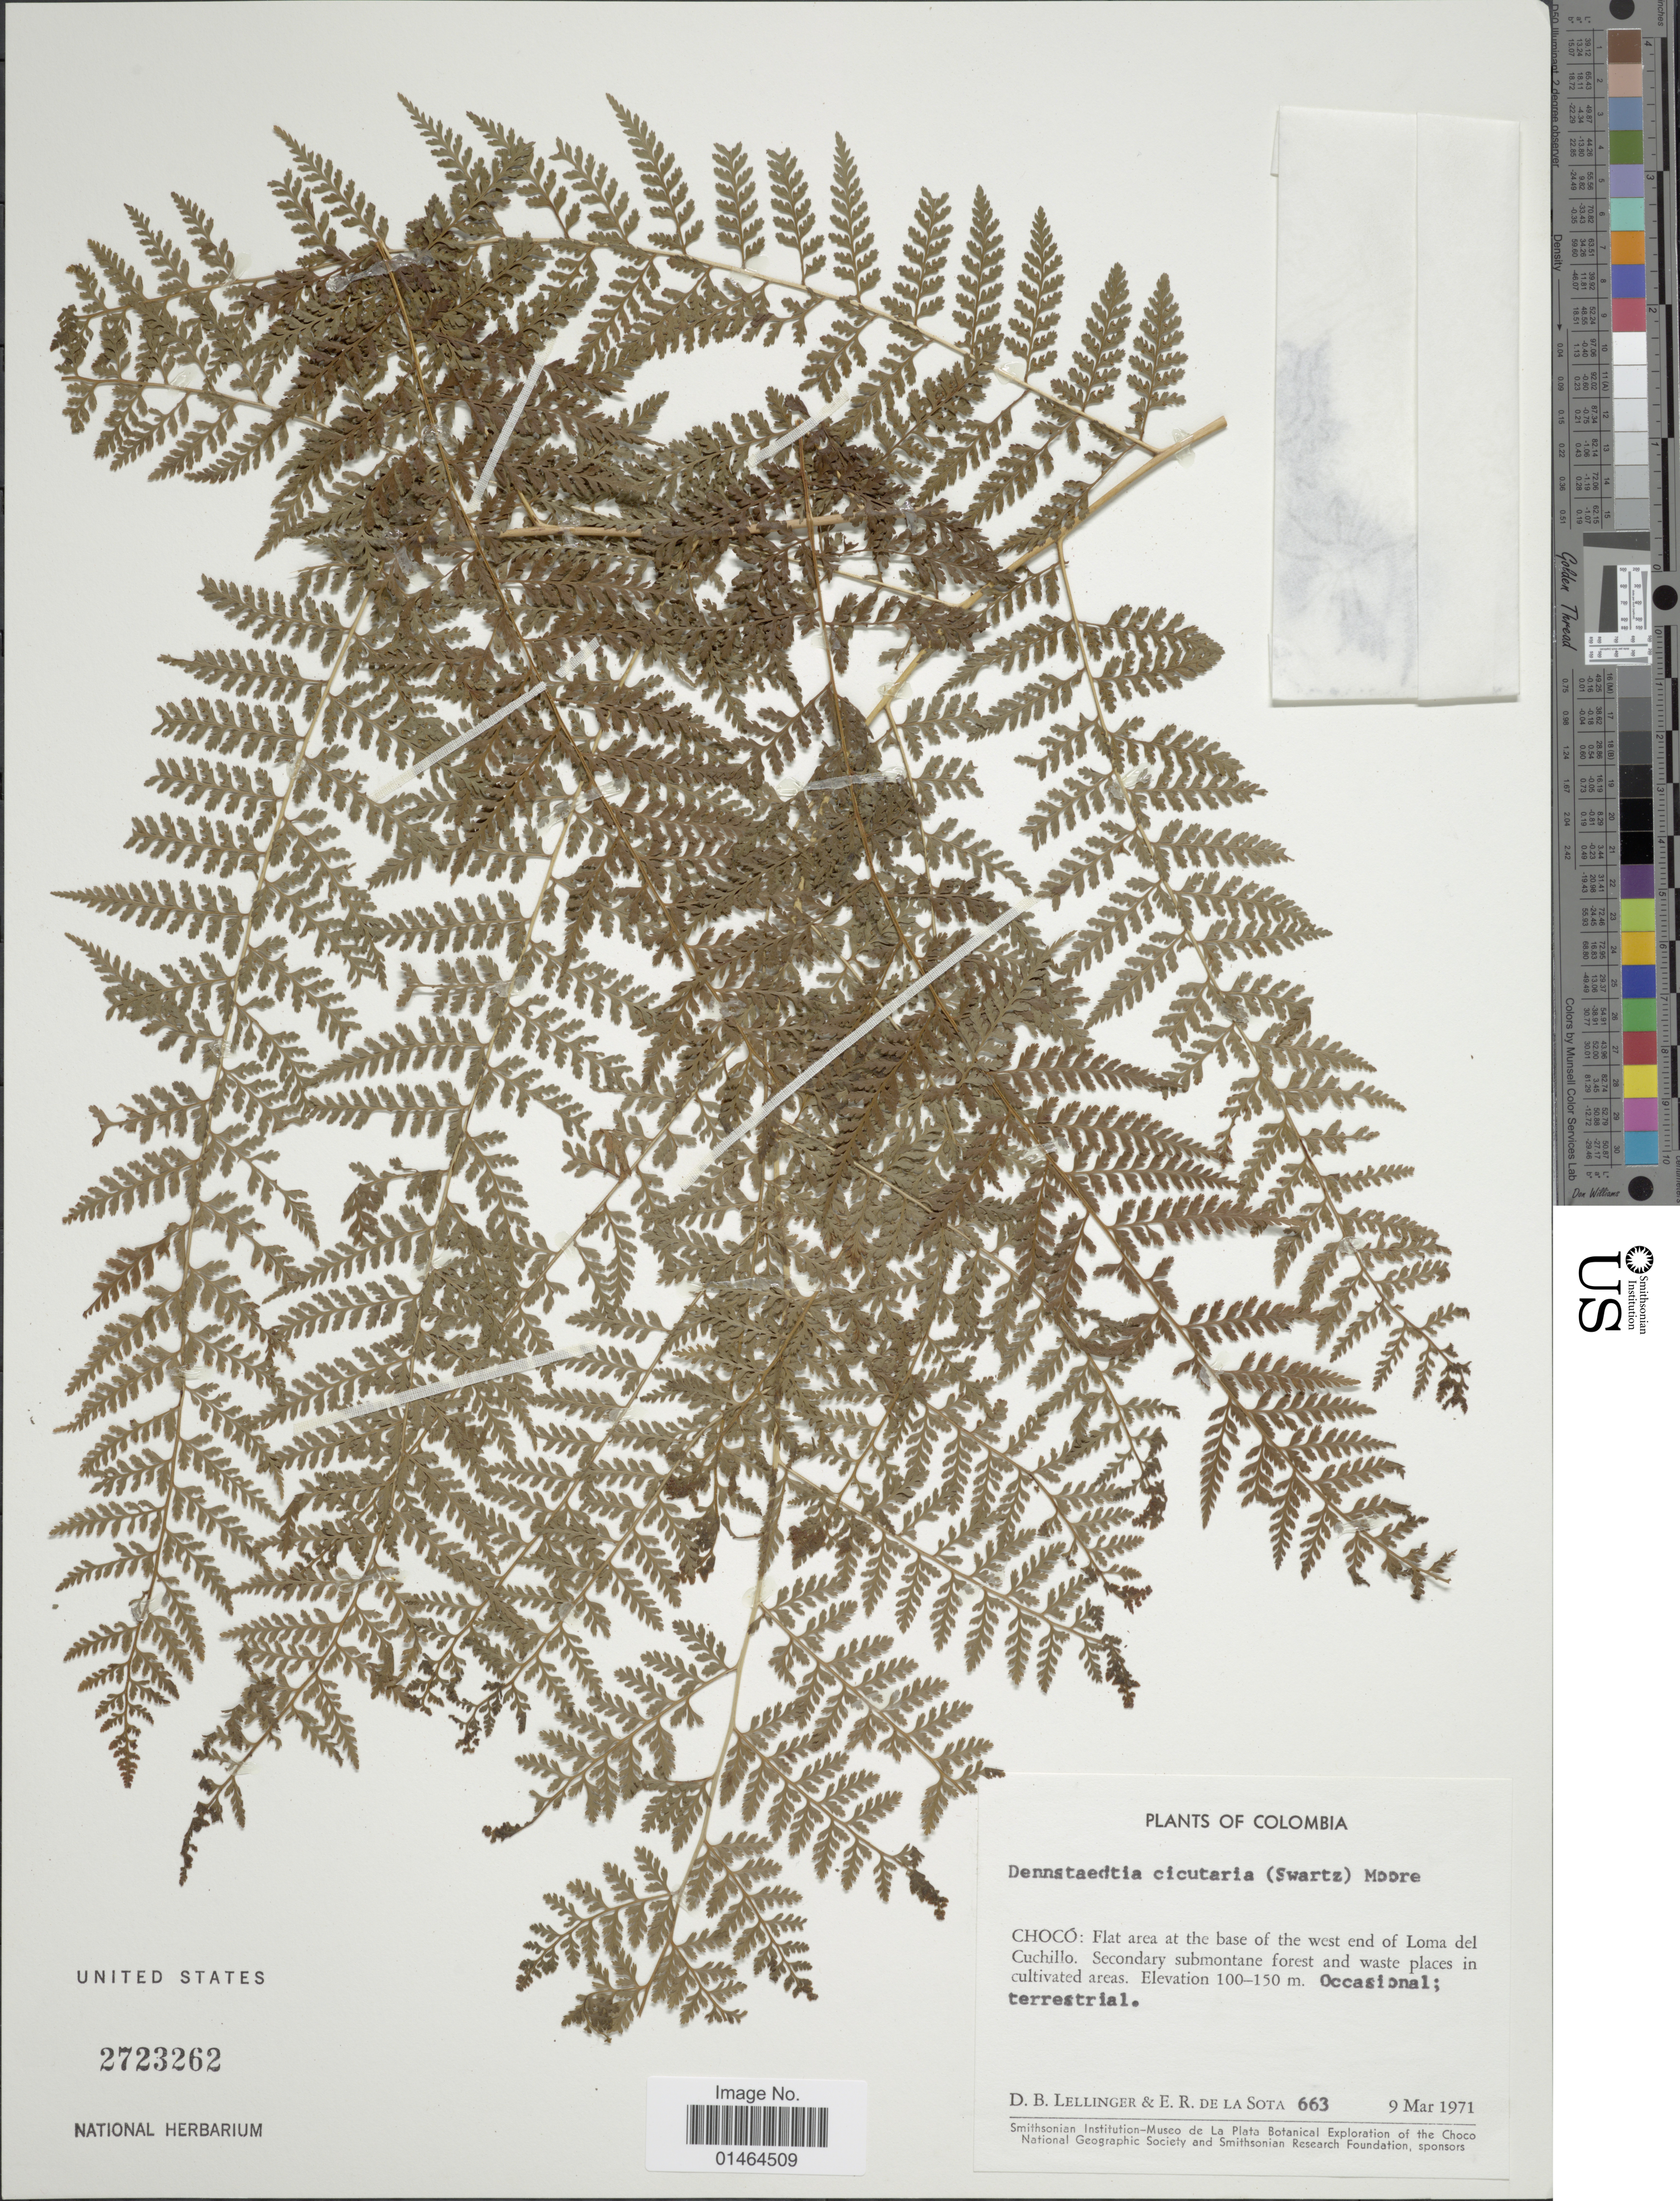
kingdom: Plantae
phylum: Tracheophyta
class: Polypodiopsida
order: Polypodiales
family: Dennstaedtiaceae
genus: Dennstaedtia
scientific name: Dennstaedtia cicutaria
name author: (Sw.) T. Moore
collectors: D. B. Lellinger & E. R. de la Sota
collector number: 663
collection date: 1971-03-09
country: Colombia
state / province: Chocó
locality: Flat area at the base of the west end of Loma del Cuchillo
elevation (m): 100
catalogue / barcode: US 2723262